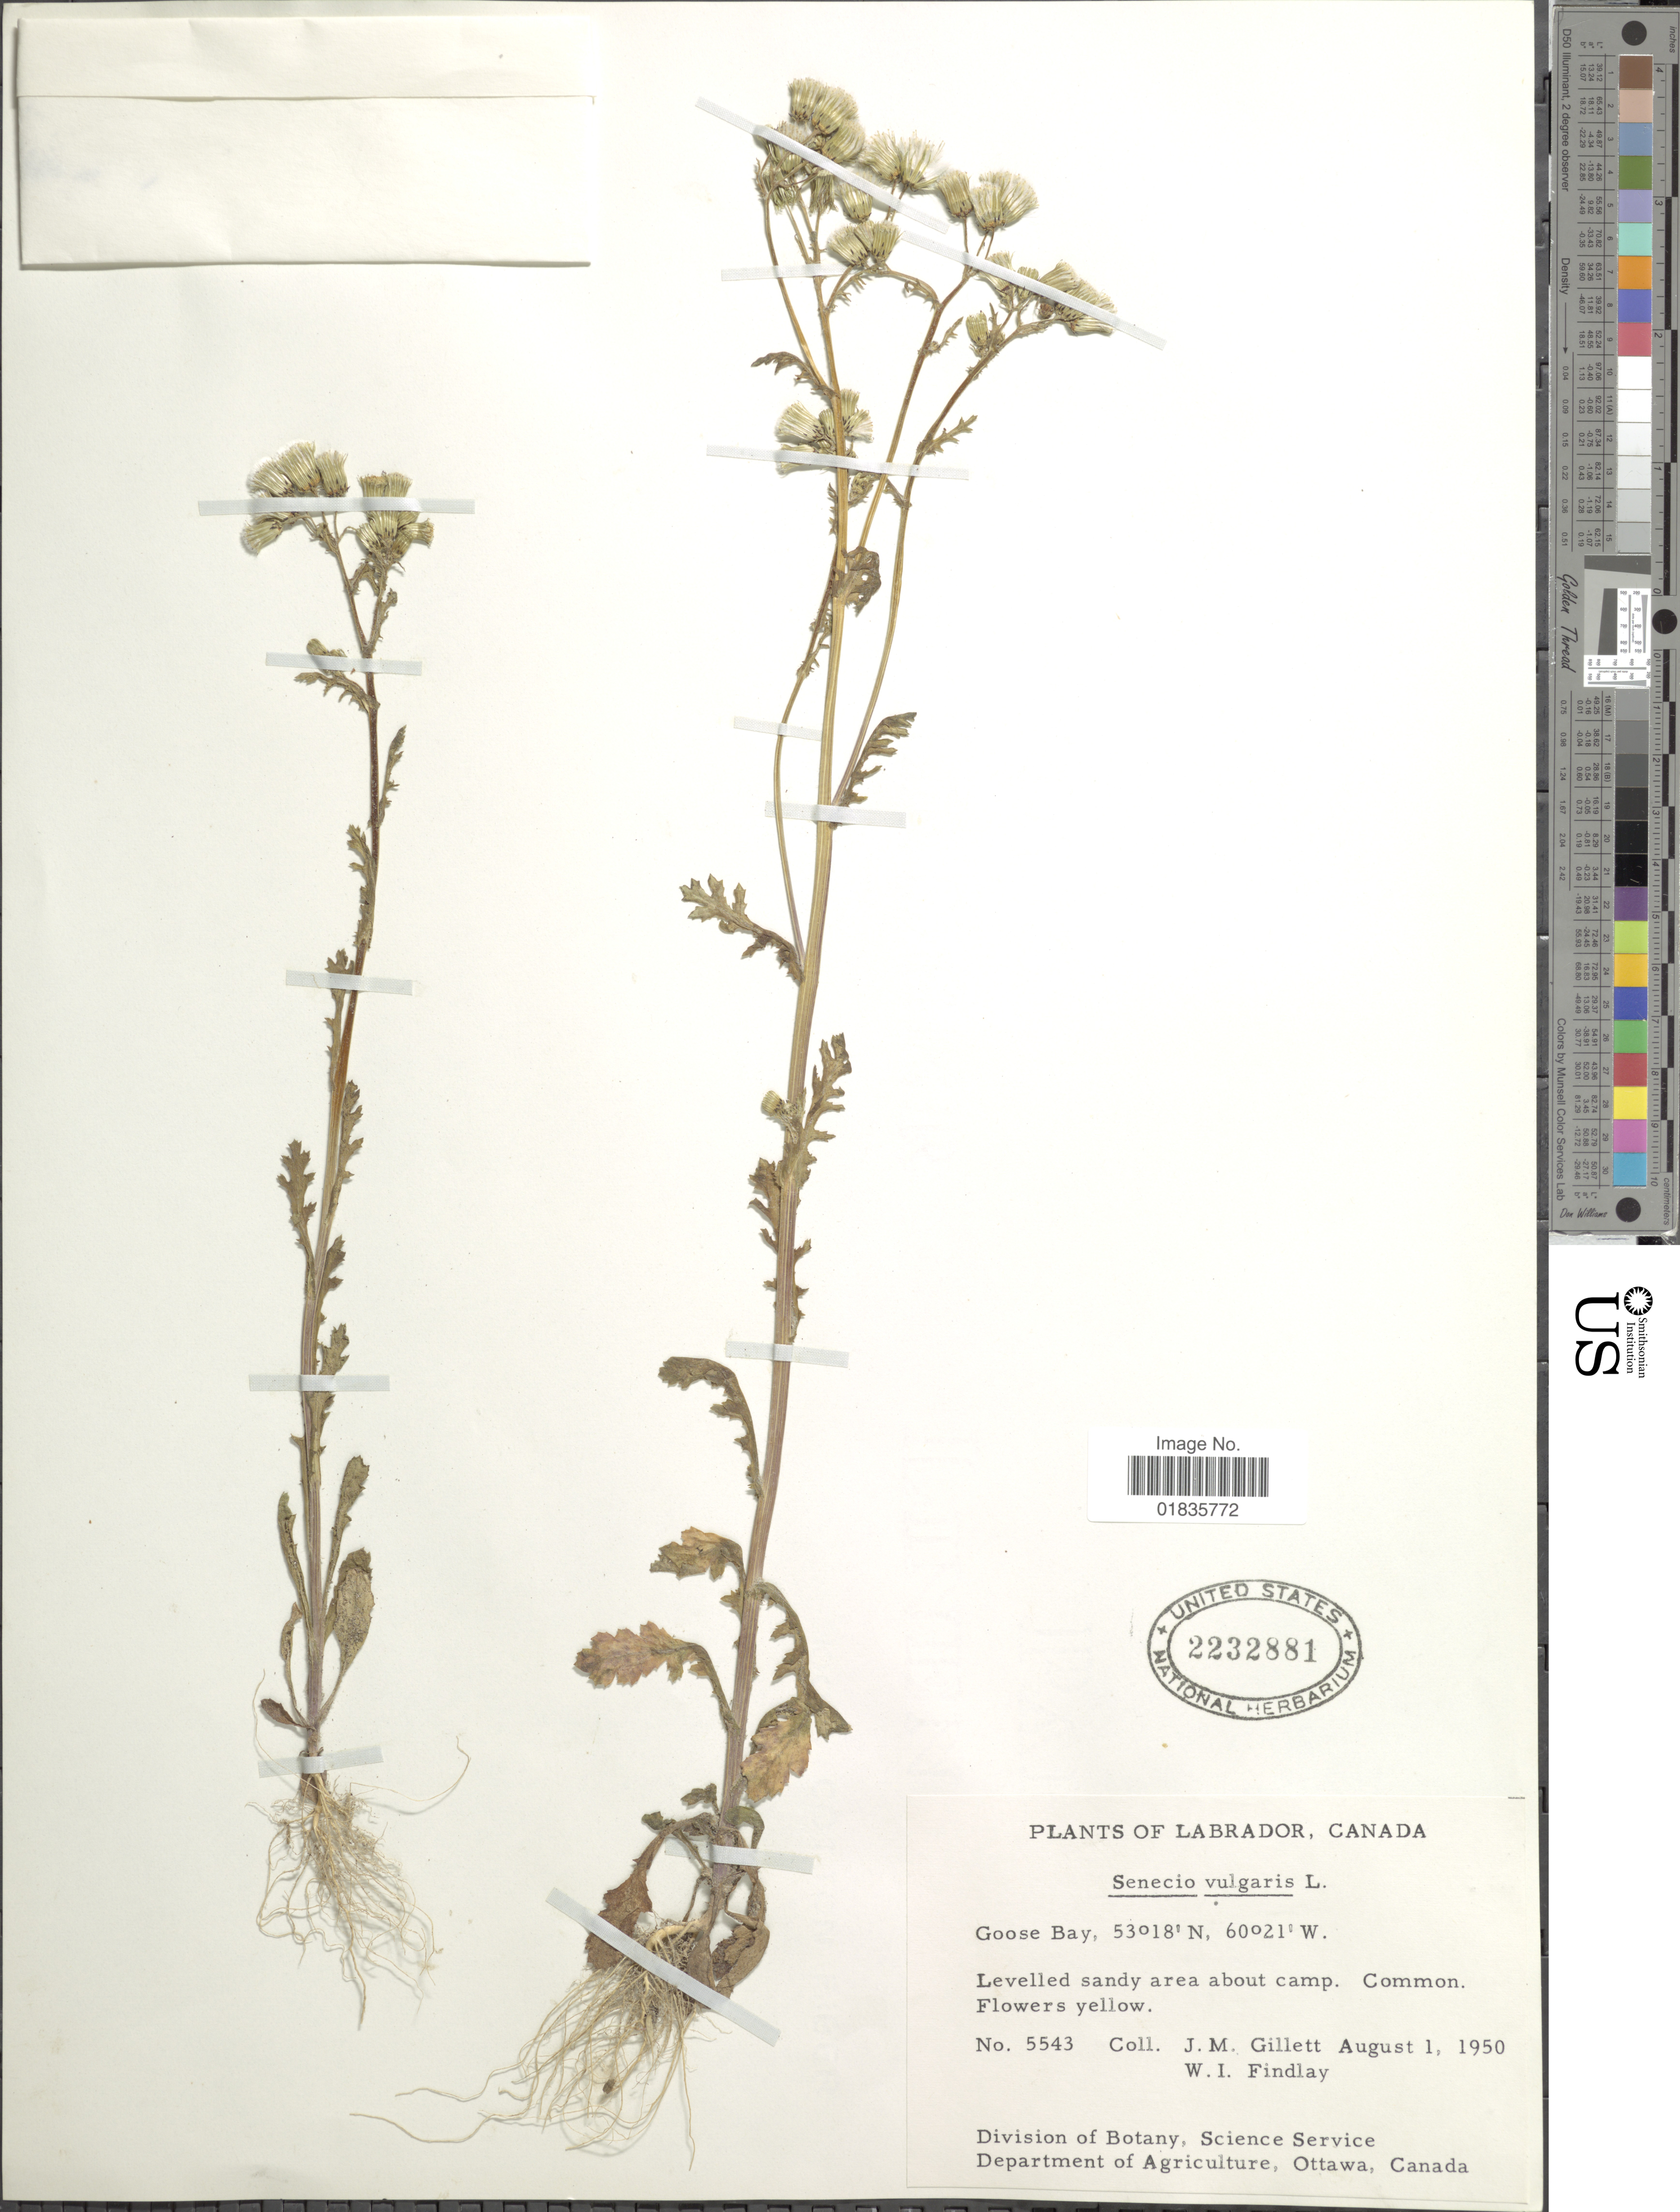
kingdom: Plantae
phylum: Tracheophyta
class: Magnoliopsida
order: Asterales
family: Asteraceae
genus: Senecio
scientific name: Senecio vulgaris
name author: L.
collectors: J. M. Gillett & W. Findlay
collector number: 5543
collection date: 1950-08-01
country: Canada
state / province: Newfoundland and Labrador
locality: Labrador, Goose Bay, levelled sandy area about camp.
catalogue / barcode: US 2232881